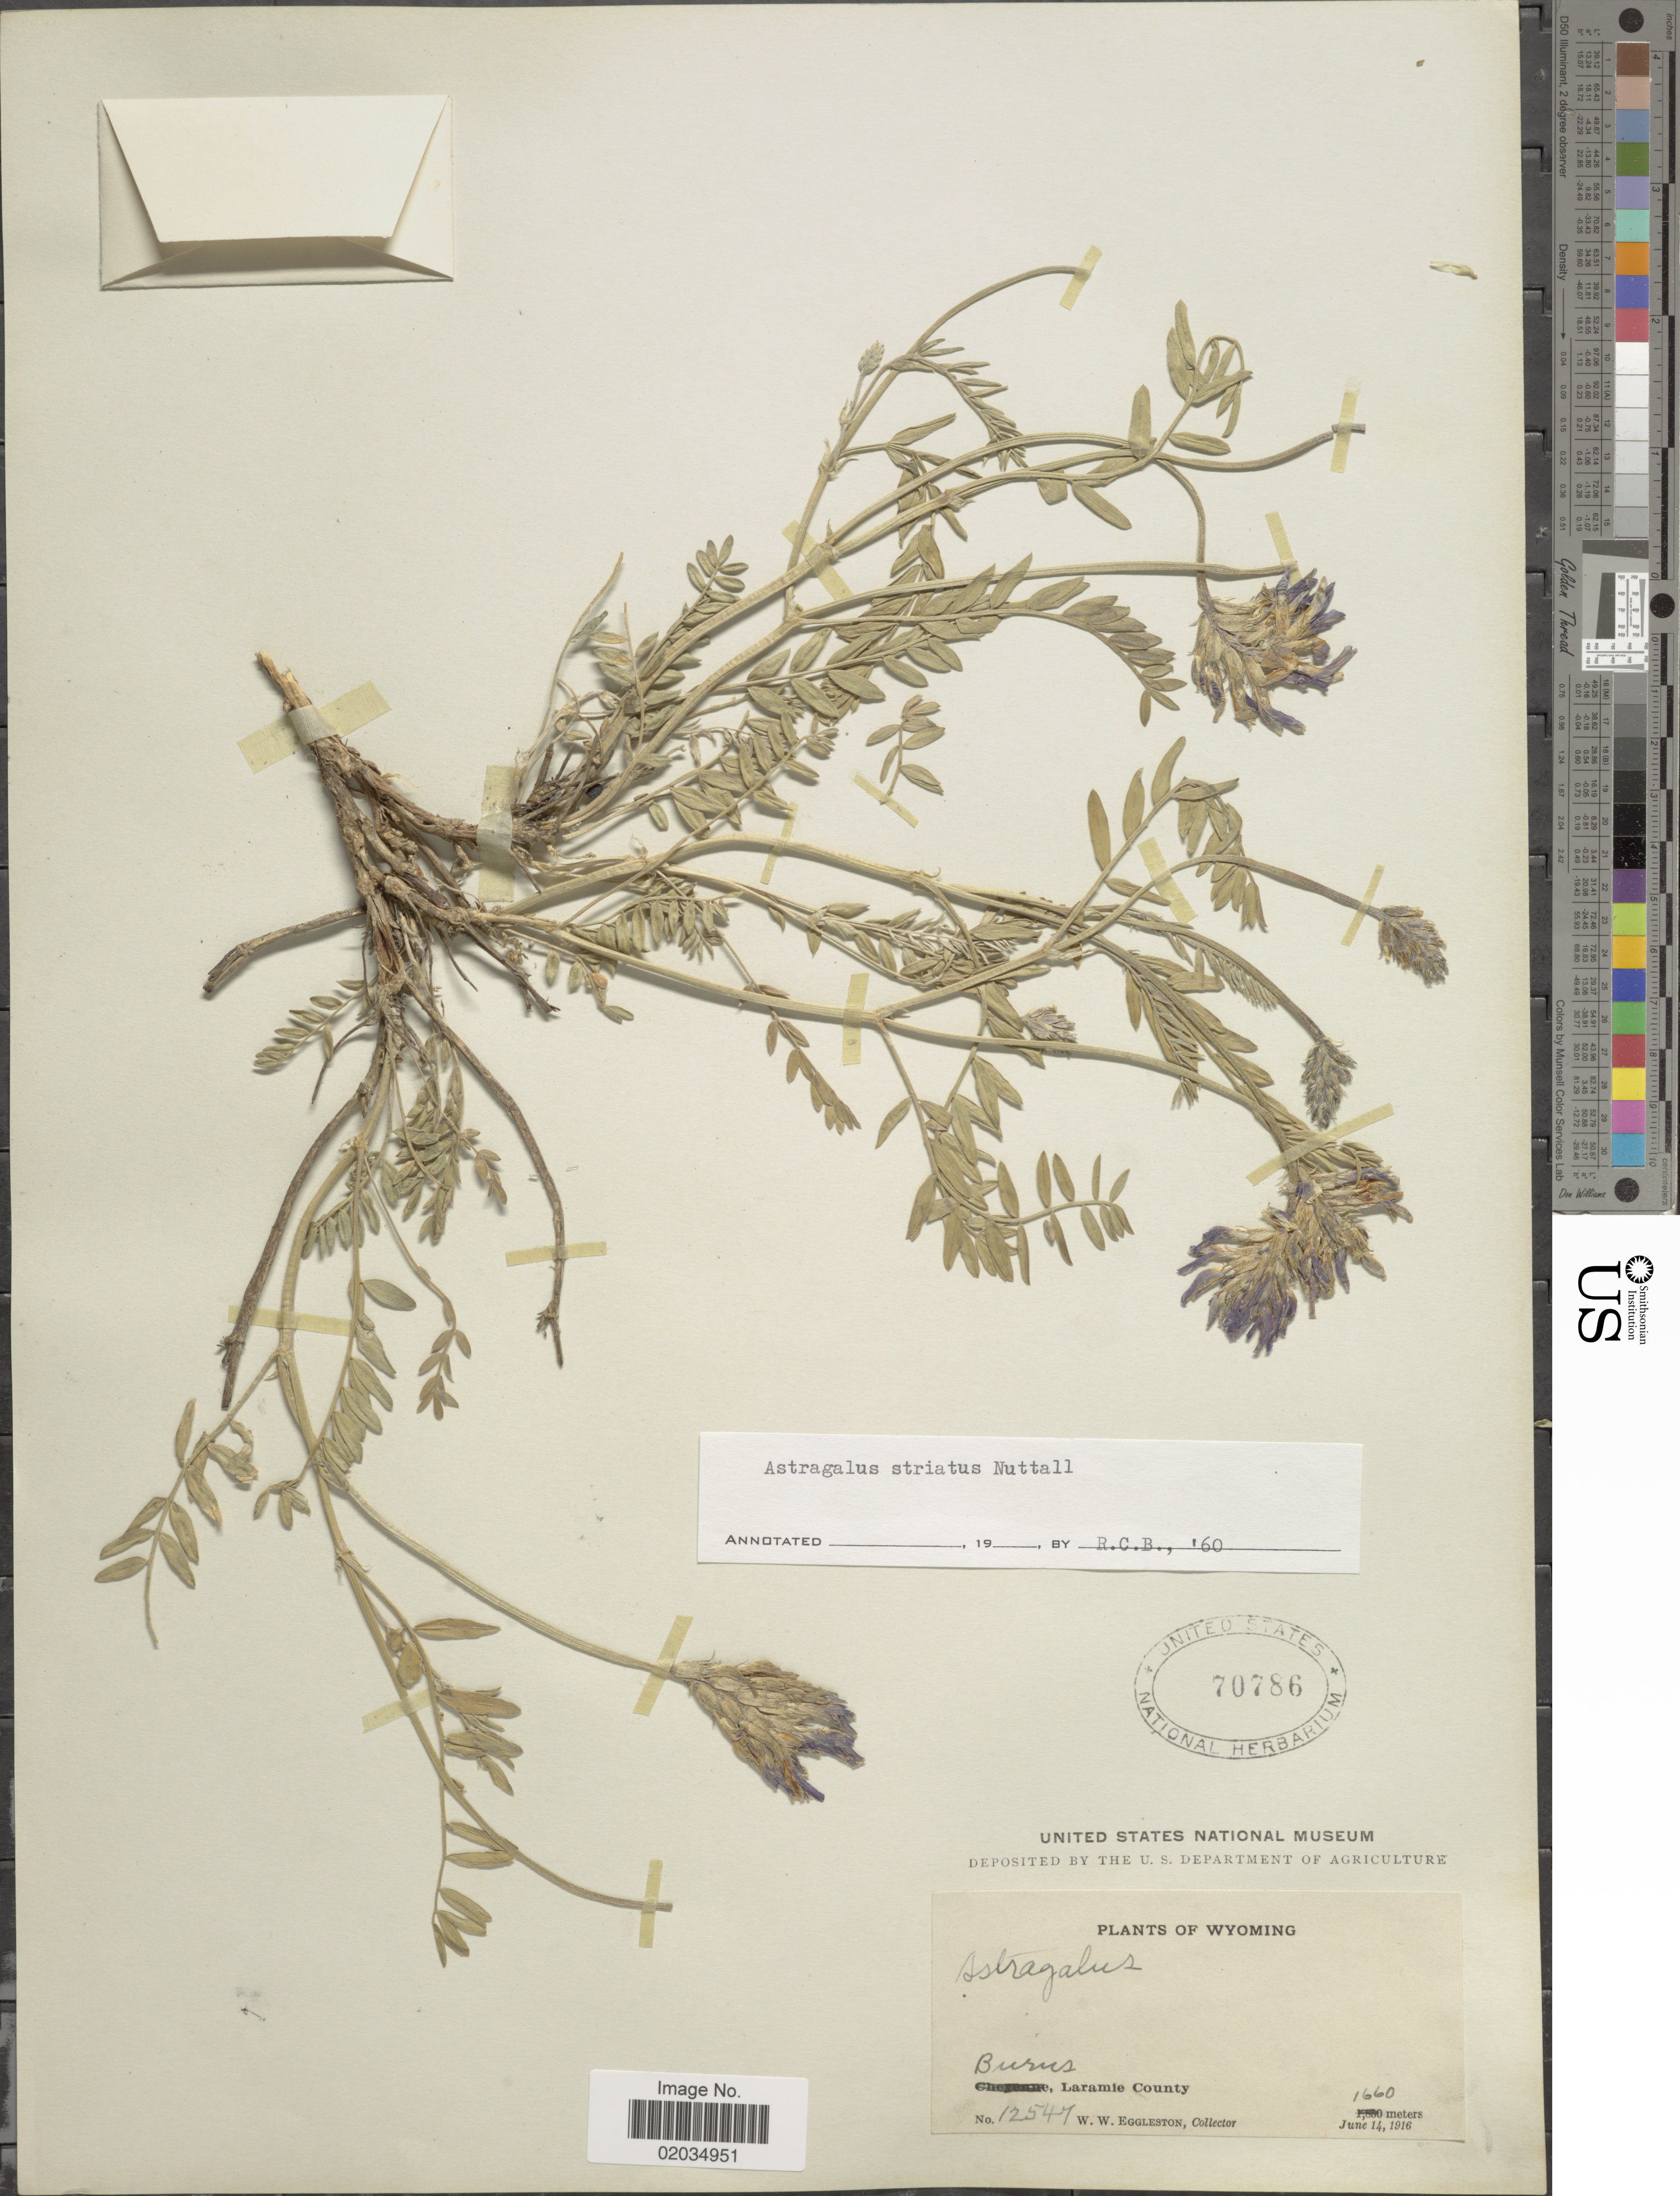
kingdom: Plantae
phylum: Tracheophyta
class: Magnoliopsida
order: Fabales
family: Fabaceae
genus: Astragalus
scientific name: Astragalus striatus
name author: Nutt.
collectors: W. W. Eggleston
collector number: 12547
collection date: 1916-06-14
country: United States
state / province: Wyoming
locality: Burus, Laramie County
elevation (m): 1660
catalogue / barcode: US 70786